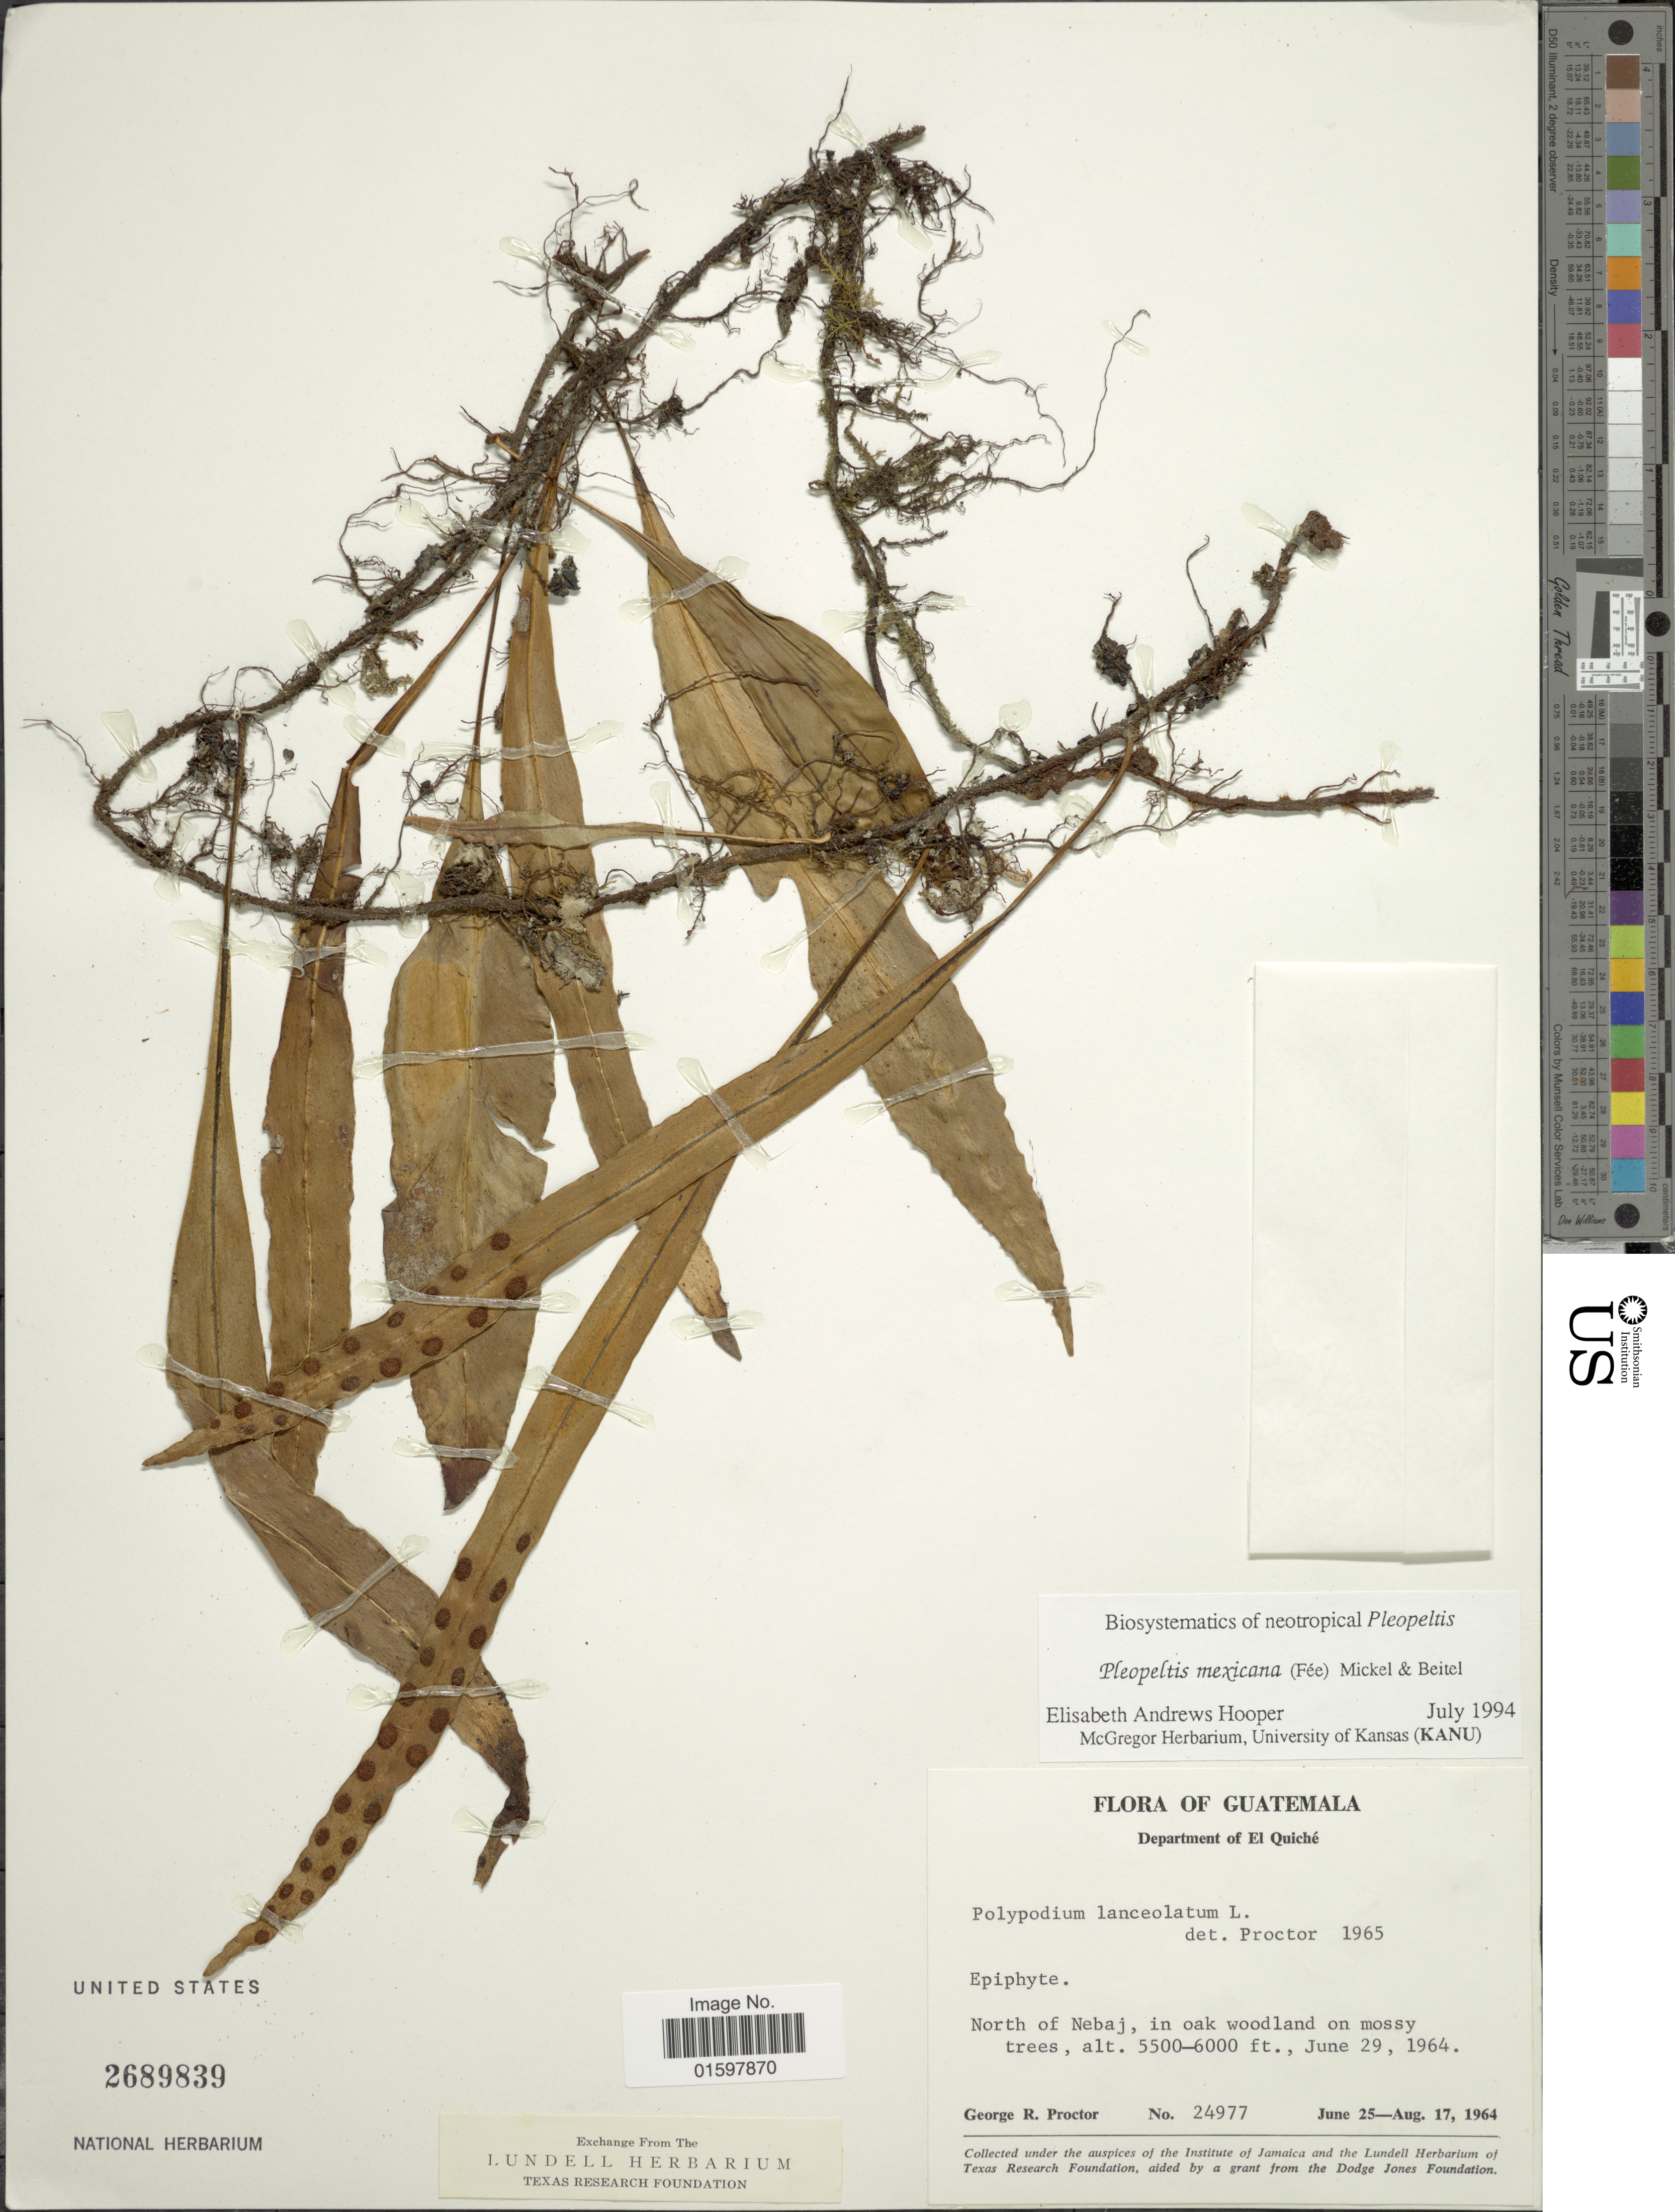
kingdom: Plantae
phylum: Tracheophyta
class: Polypodiopsida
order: Polypodiales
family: Polypodiaceae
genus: Pleopeltis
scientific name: Pleopeltis mexicana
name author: (Fée) Mickel & Beitel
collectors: G. R. Proctor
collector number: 24977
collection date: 1964-06-25/1964-08-17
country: Guatemala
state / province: El Quiché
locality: Department of El Quiché, North of Mebaj, in oak woodland on mossy trees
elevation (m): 1676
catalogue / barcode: US 2689839